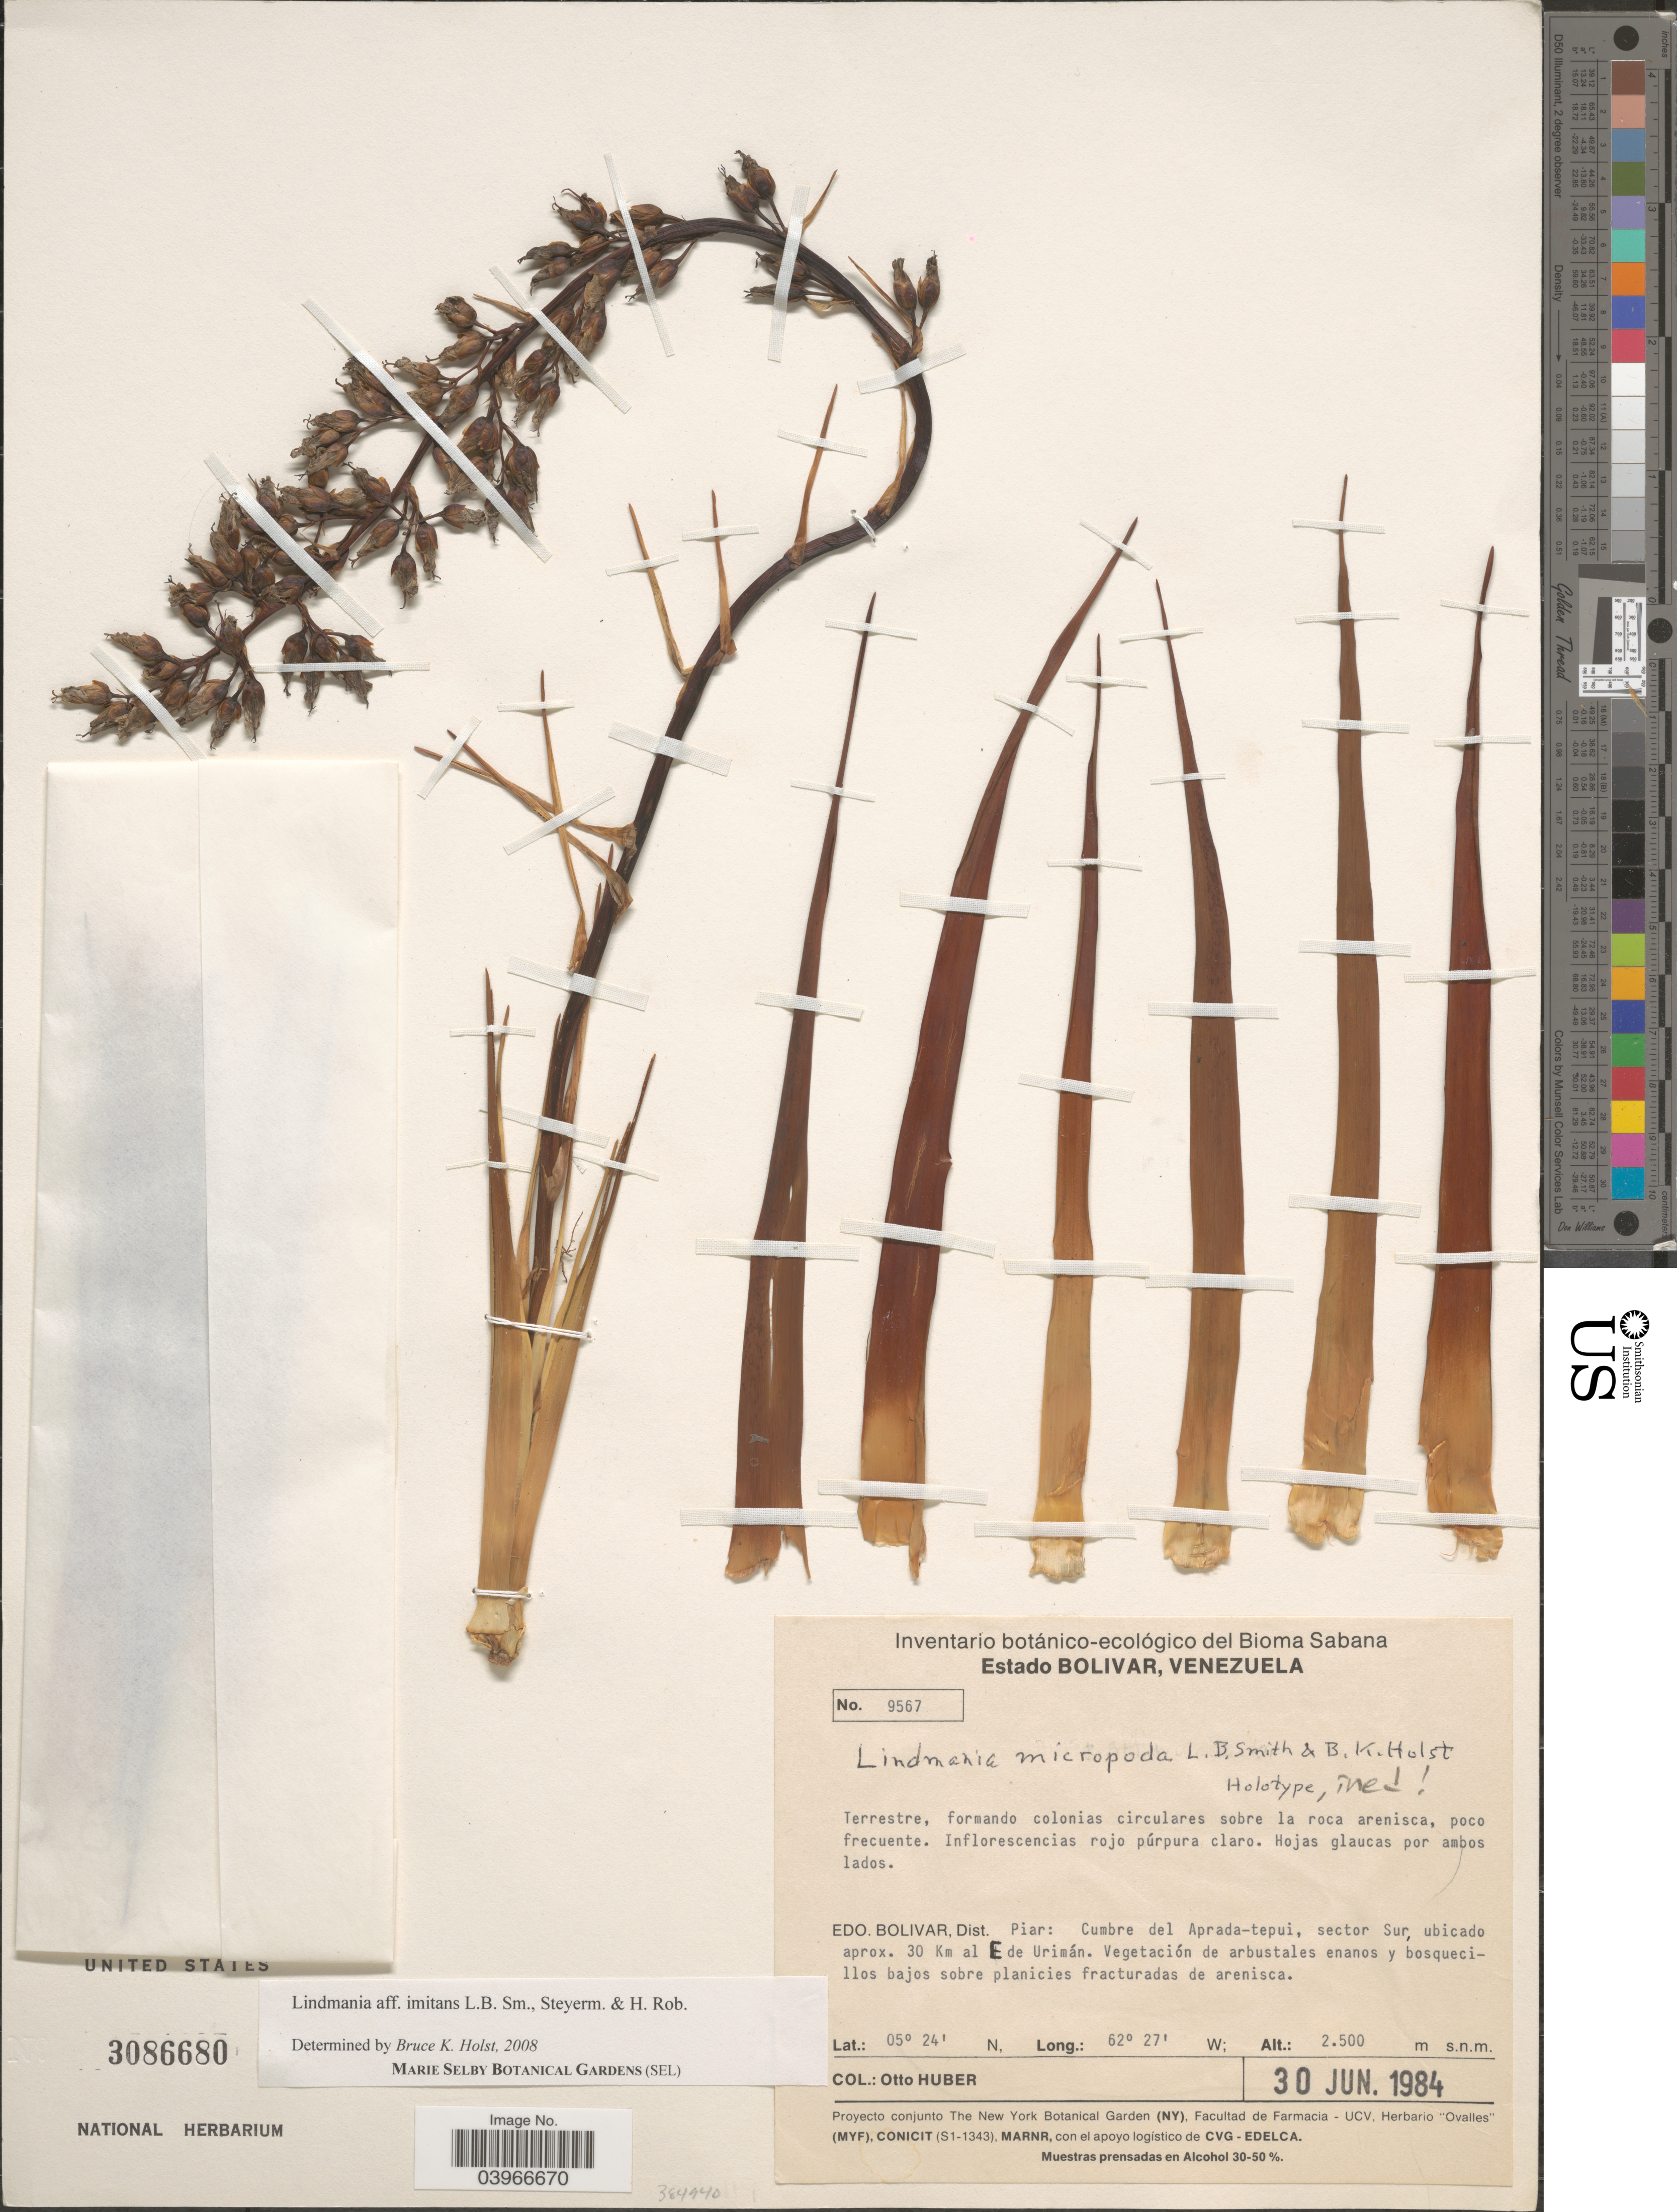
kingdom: Plantae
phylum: Tracheophyta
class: Liliopsida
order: Poales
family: Bromeliaceae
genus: Lindmania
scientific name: Lindmania imitans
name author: L.B. Sm. et al.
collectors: O. Huber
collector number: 9567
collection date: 1984-06-30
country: Venezuela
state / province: Bolivar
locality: Dist. Piar: Cumbre del Aprada-tepui, sector Sur, ubicado aprox. 30 Km al E de Urimán.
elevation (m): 2500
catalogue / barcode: US 3086680